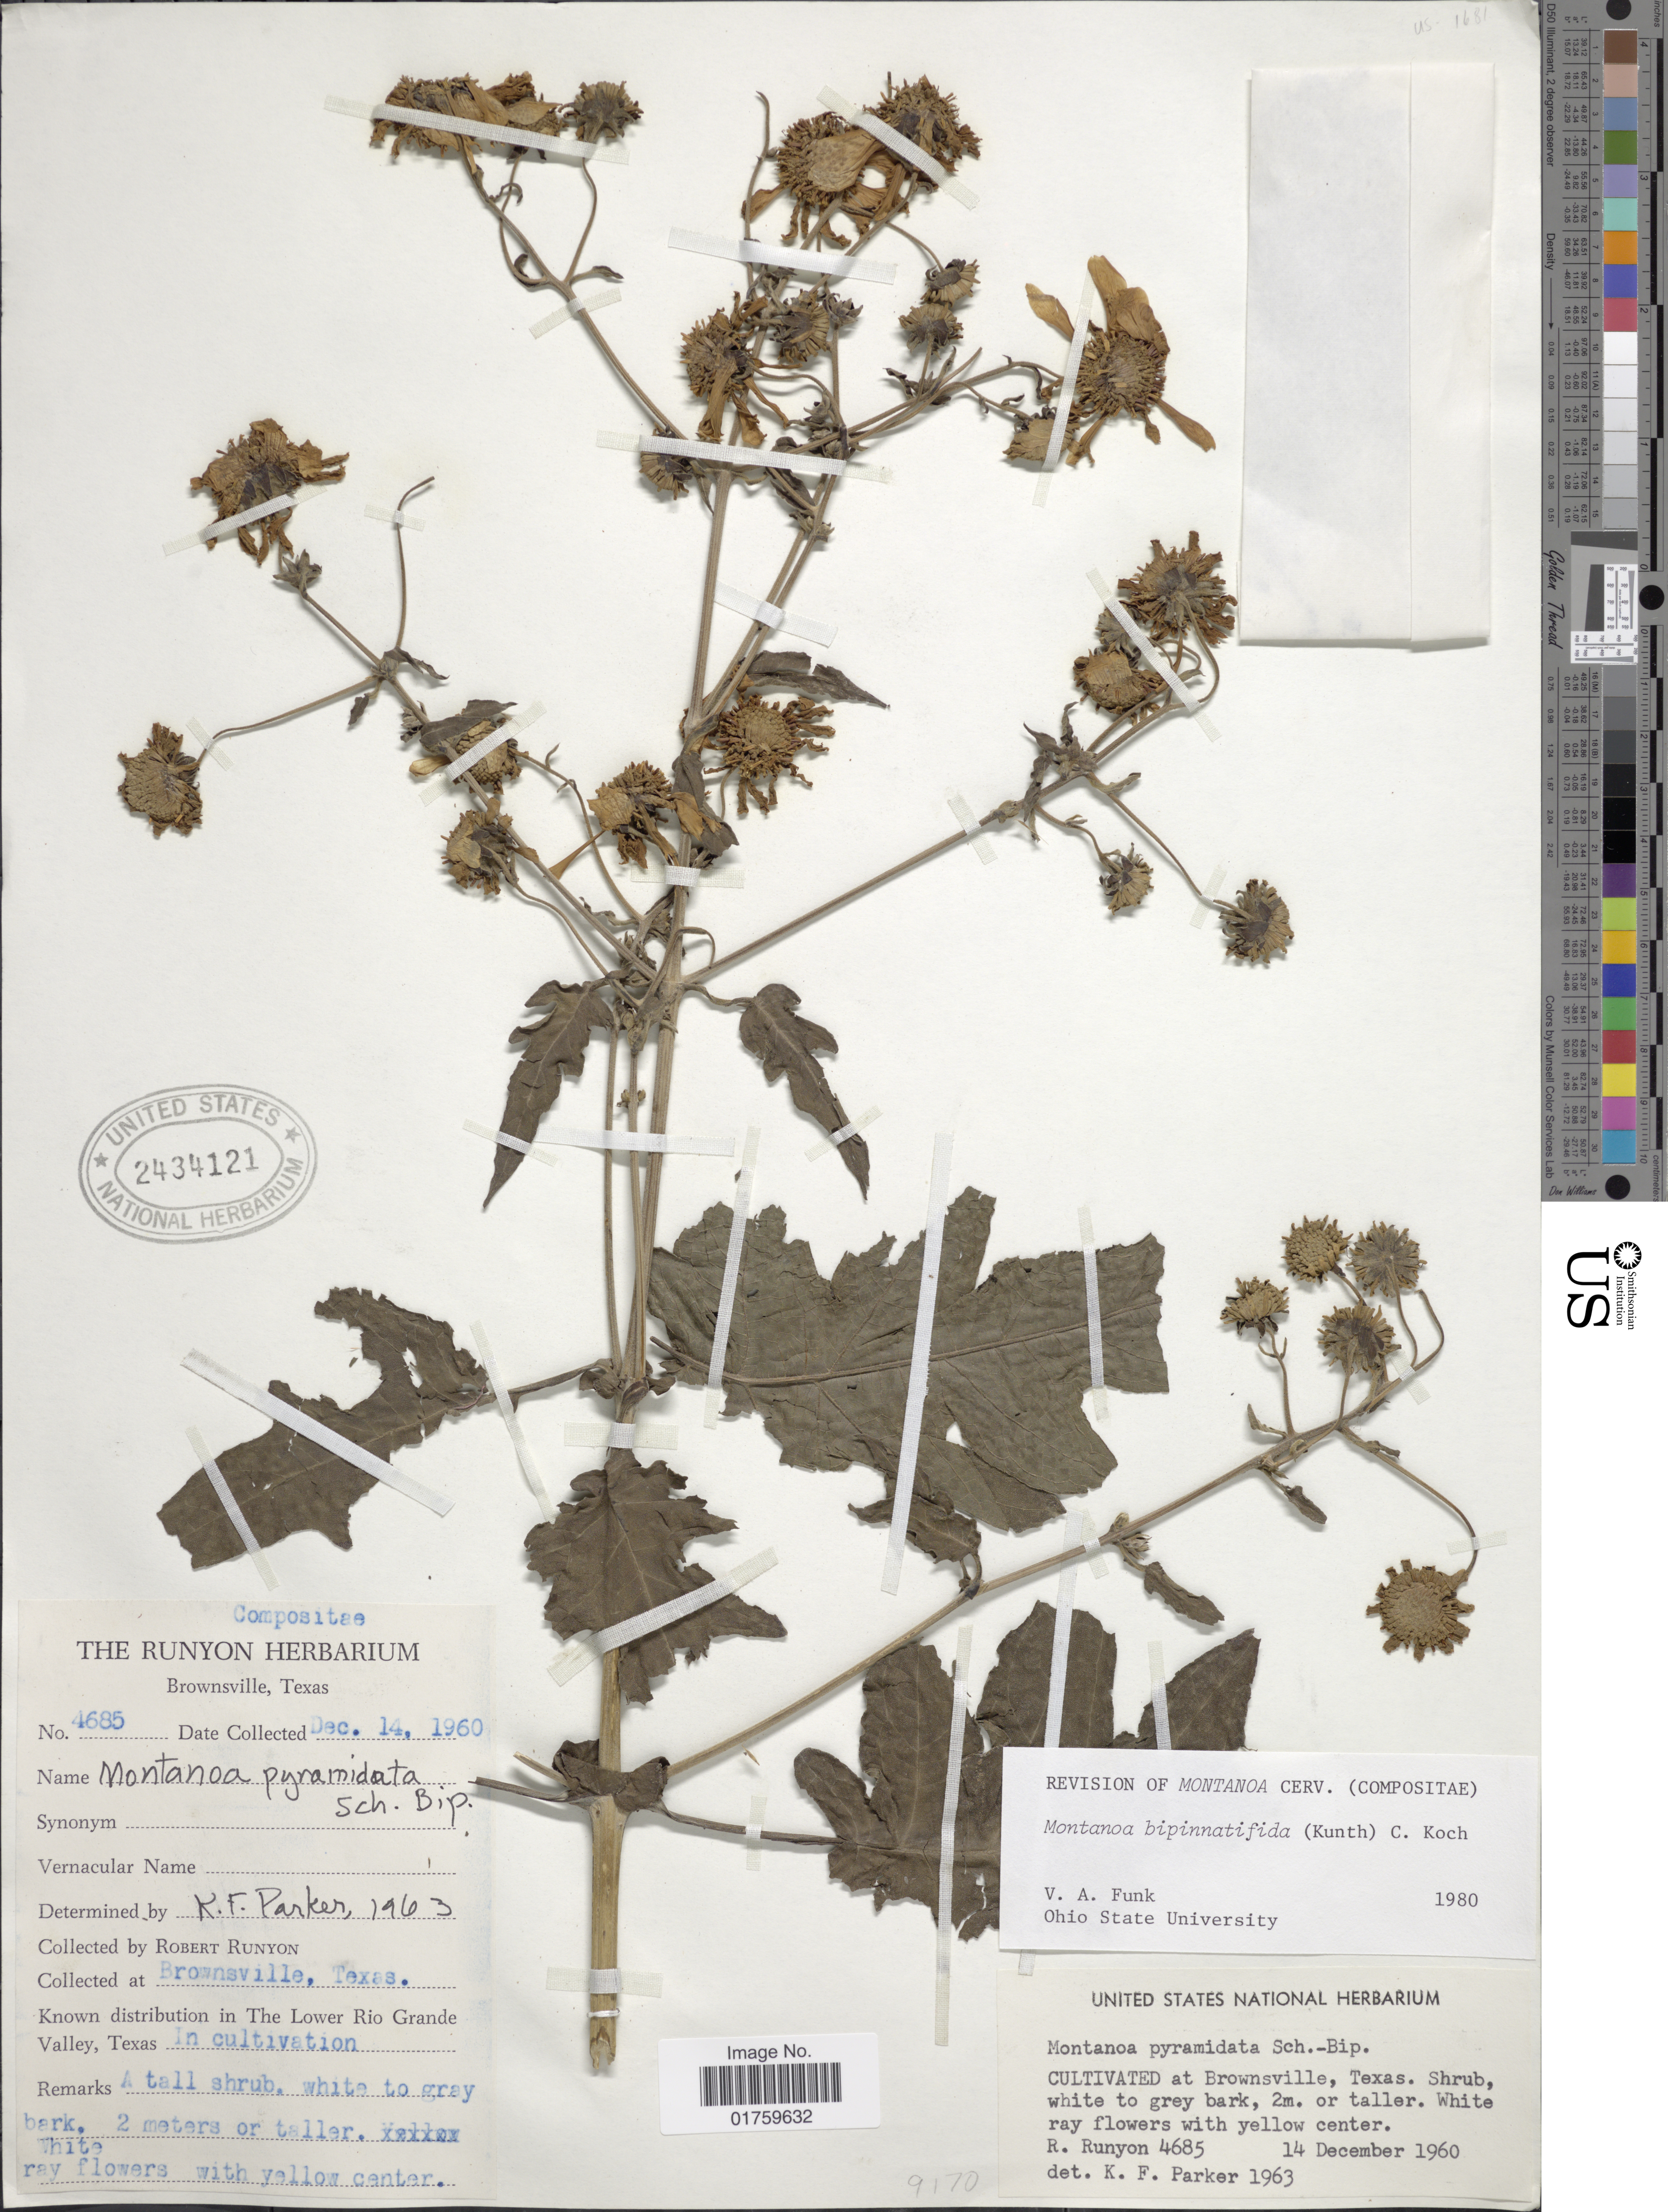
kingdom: Plantae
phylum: Tracheophyta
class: Magnoliopsida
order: Asterales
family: Asteraceae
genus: Montanoa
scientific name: Montanoa bipinnatifida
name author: (Kunth) C. Koch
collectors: R. Runyon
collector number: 4685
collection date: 1960-12-14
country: United States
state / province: Texas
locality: Cultivated at Brownsville.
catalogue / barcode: US 2434121